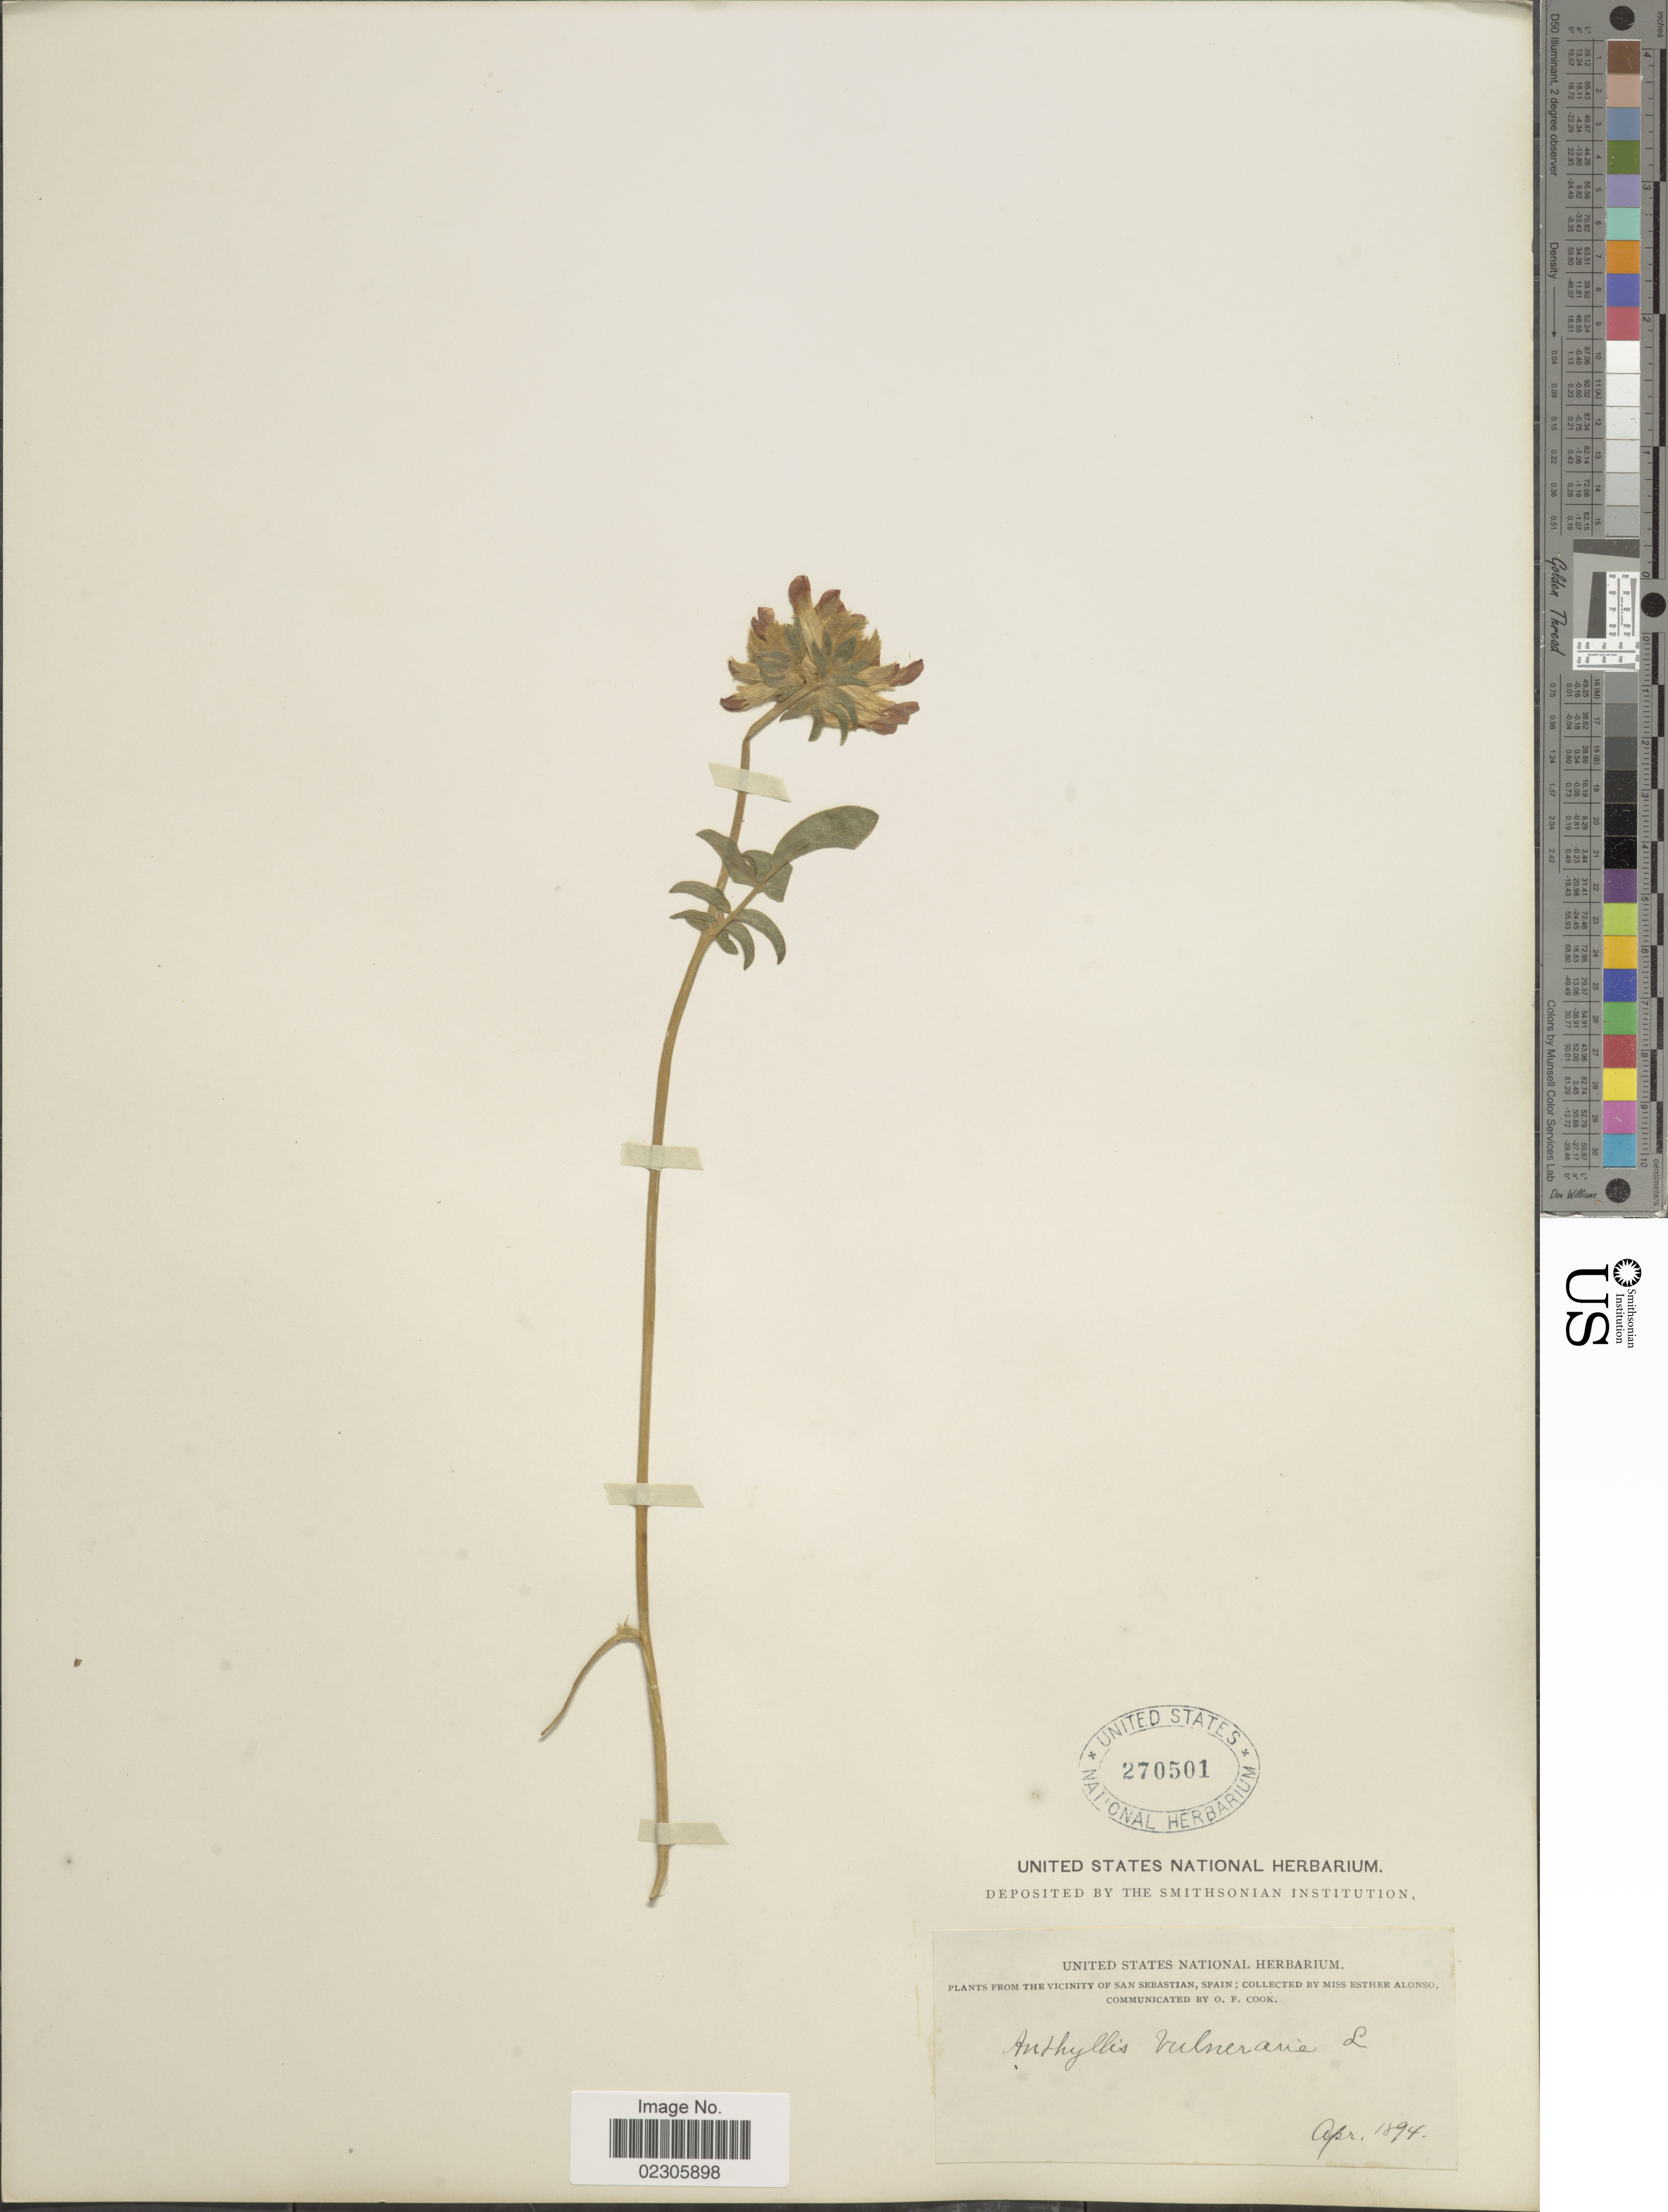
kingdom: Plantae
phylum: Tracheophyta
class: Magnoliopsida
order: Fabales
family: Fabaceae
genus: Anthyllis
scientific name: Anthyllis vulneraria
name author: L.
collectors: U.S. National Herbarium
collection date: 1894-04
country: Spain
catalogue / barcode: US 270501